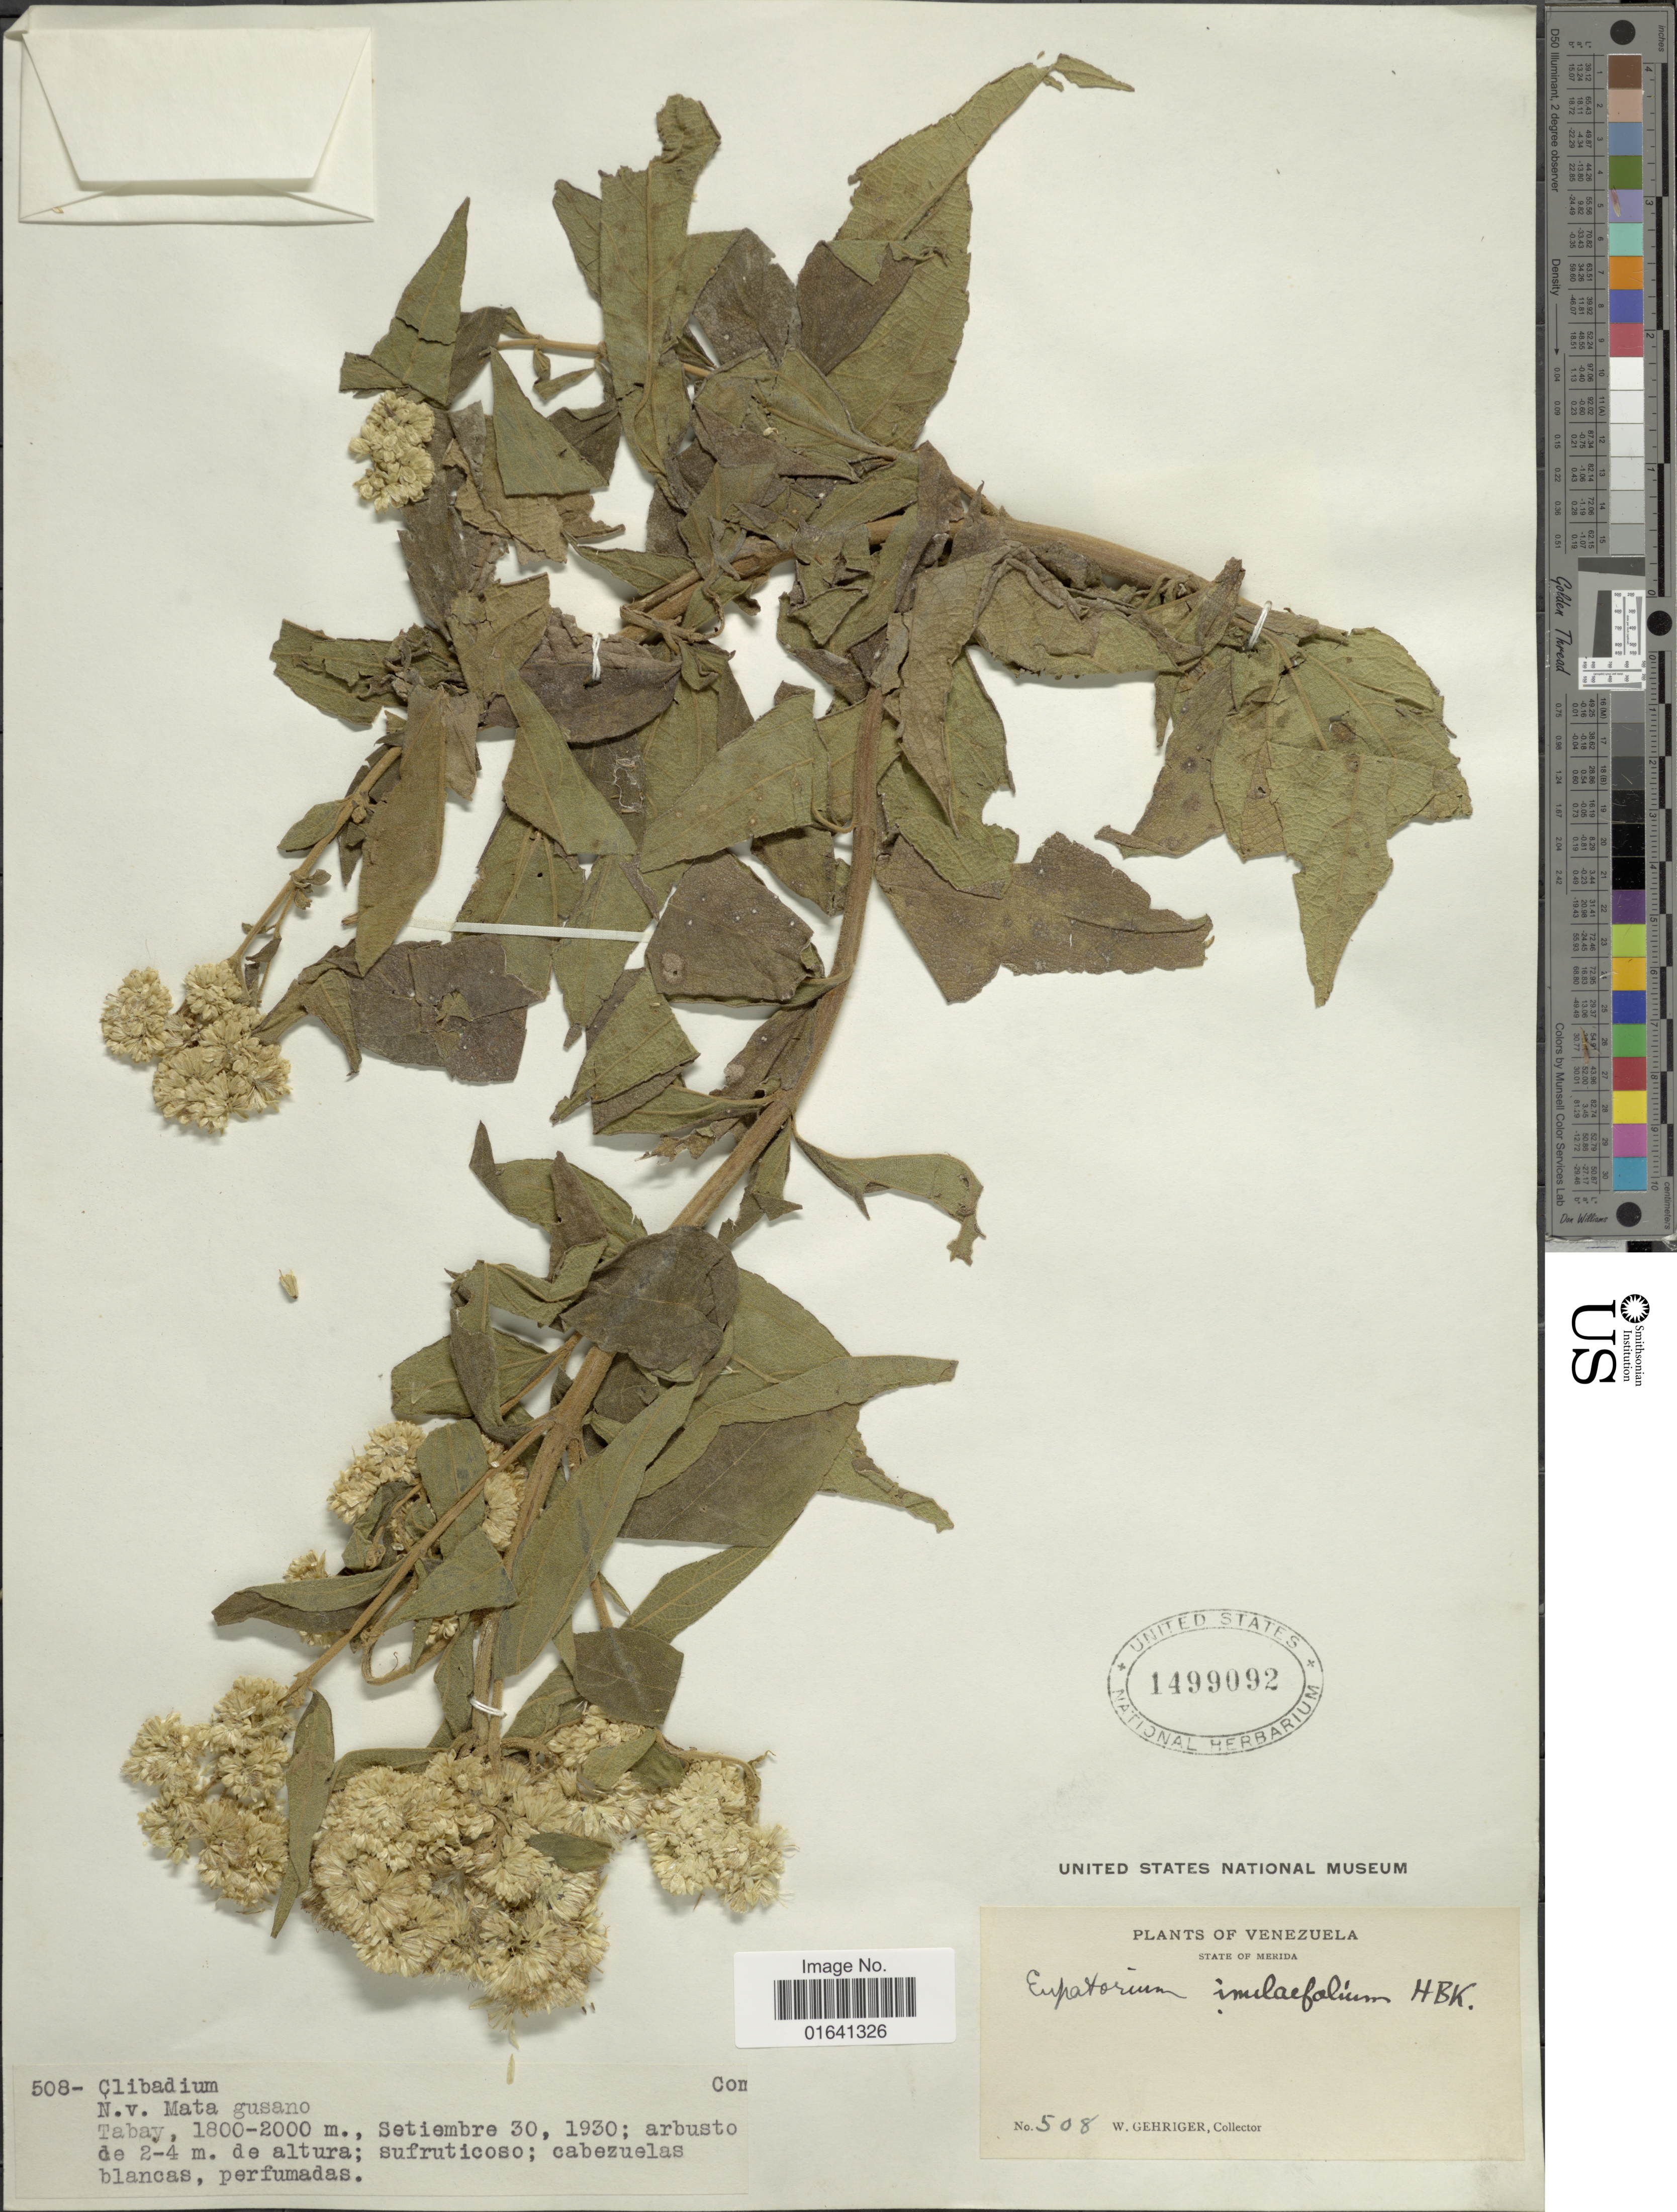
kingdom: Plantae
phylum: Tracheophyta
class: Magnoliopsida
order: Asterales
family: Asteraceae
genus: Austroeupatorium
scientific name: Austroeupatorium inulaefolium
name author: (Kunth) R.M. King & H. Rob.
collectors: W. Gehriger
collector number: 508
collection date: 1930-09-30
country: Venezuela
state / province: Mérida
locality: N.v. Mato gusano, Tabay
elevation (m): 1800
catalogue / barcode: US 1499092